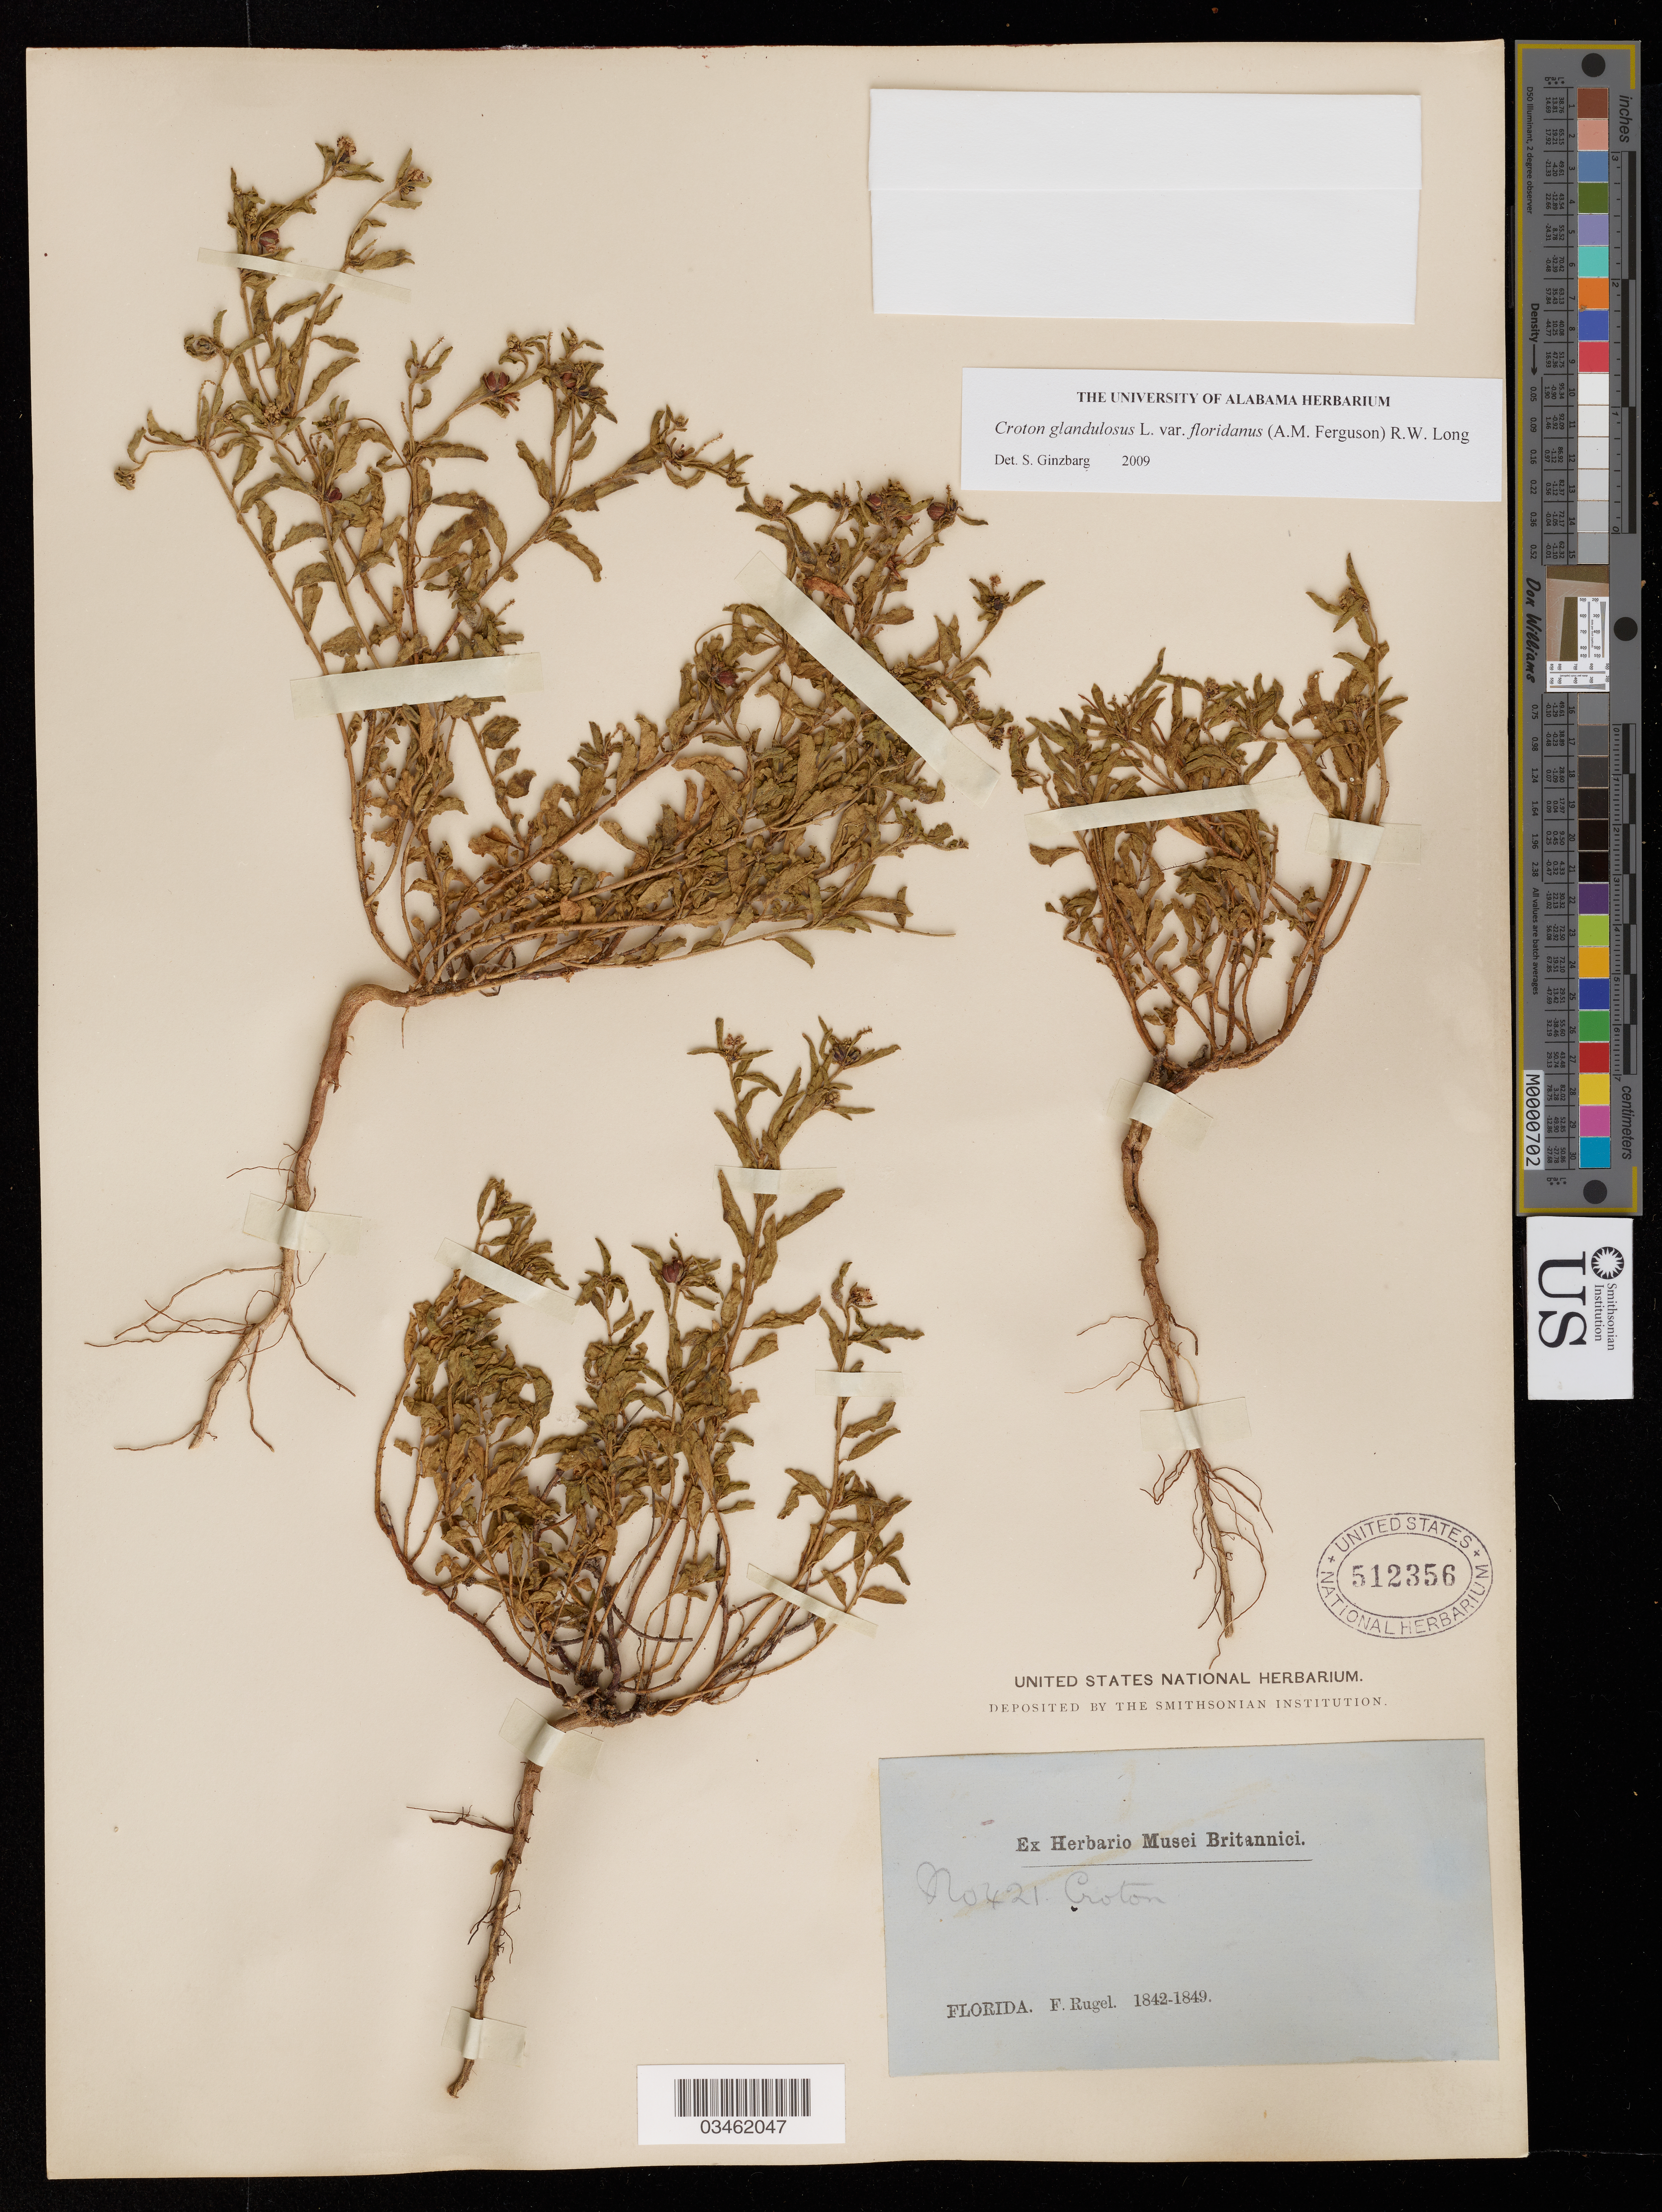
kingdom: Plantae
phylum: Tracheophyta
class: Magnoliopsida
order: Malpighiales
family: Euphorbiaceae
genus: Croton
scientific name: Croton glandulosus var. floridanus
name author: (A.M. Ferguson) R.W. Long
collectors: F. Rugel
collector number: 421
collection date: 1842/1849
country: United States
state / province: Florida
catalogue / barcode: US 512356